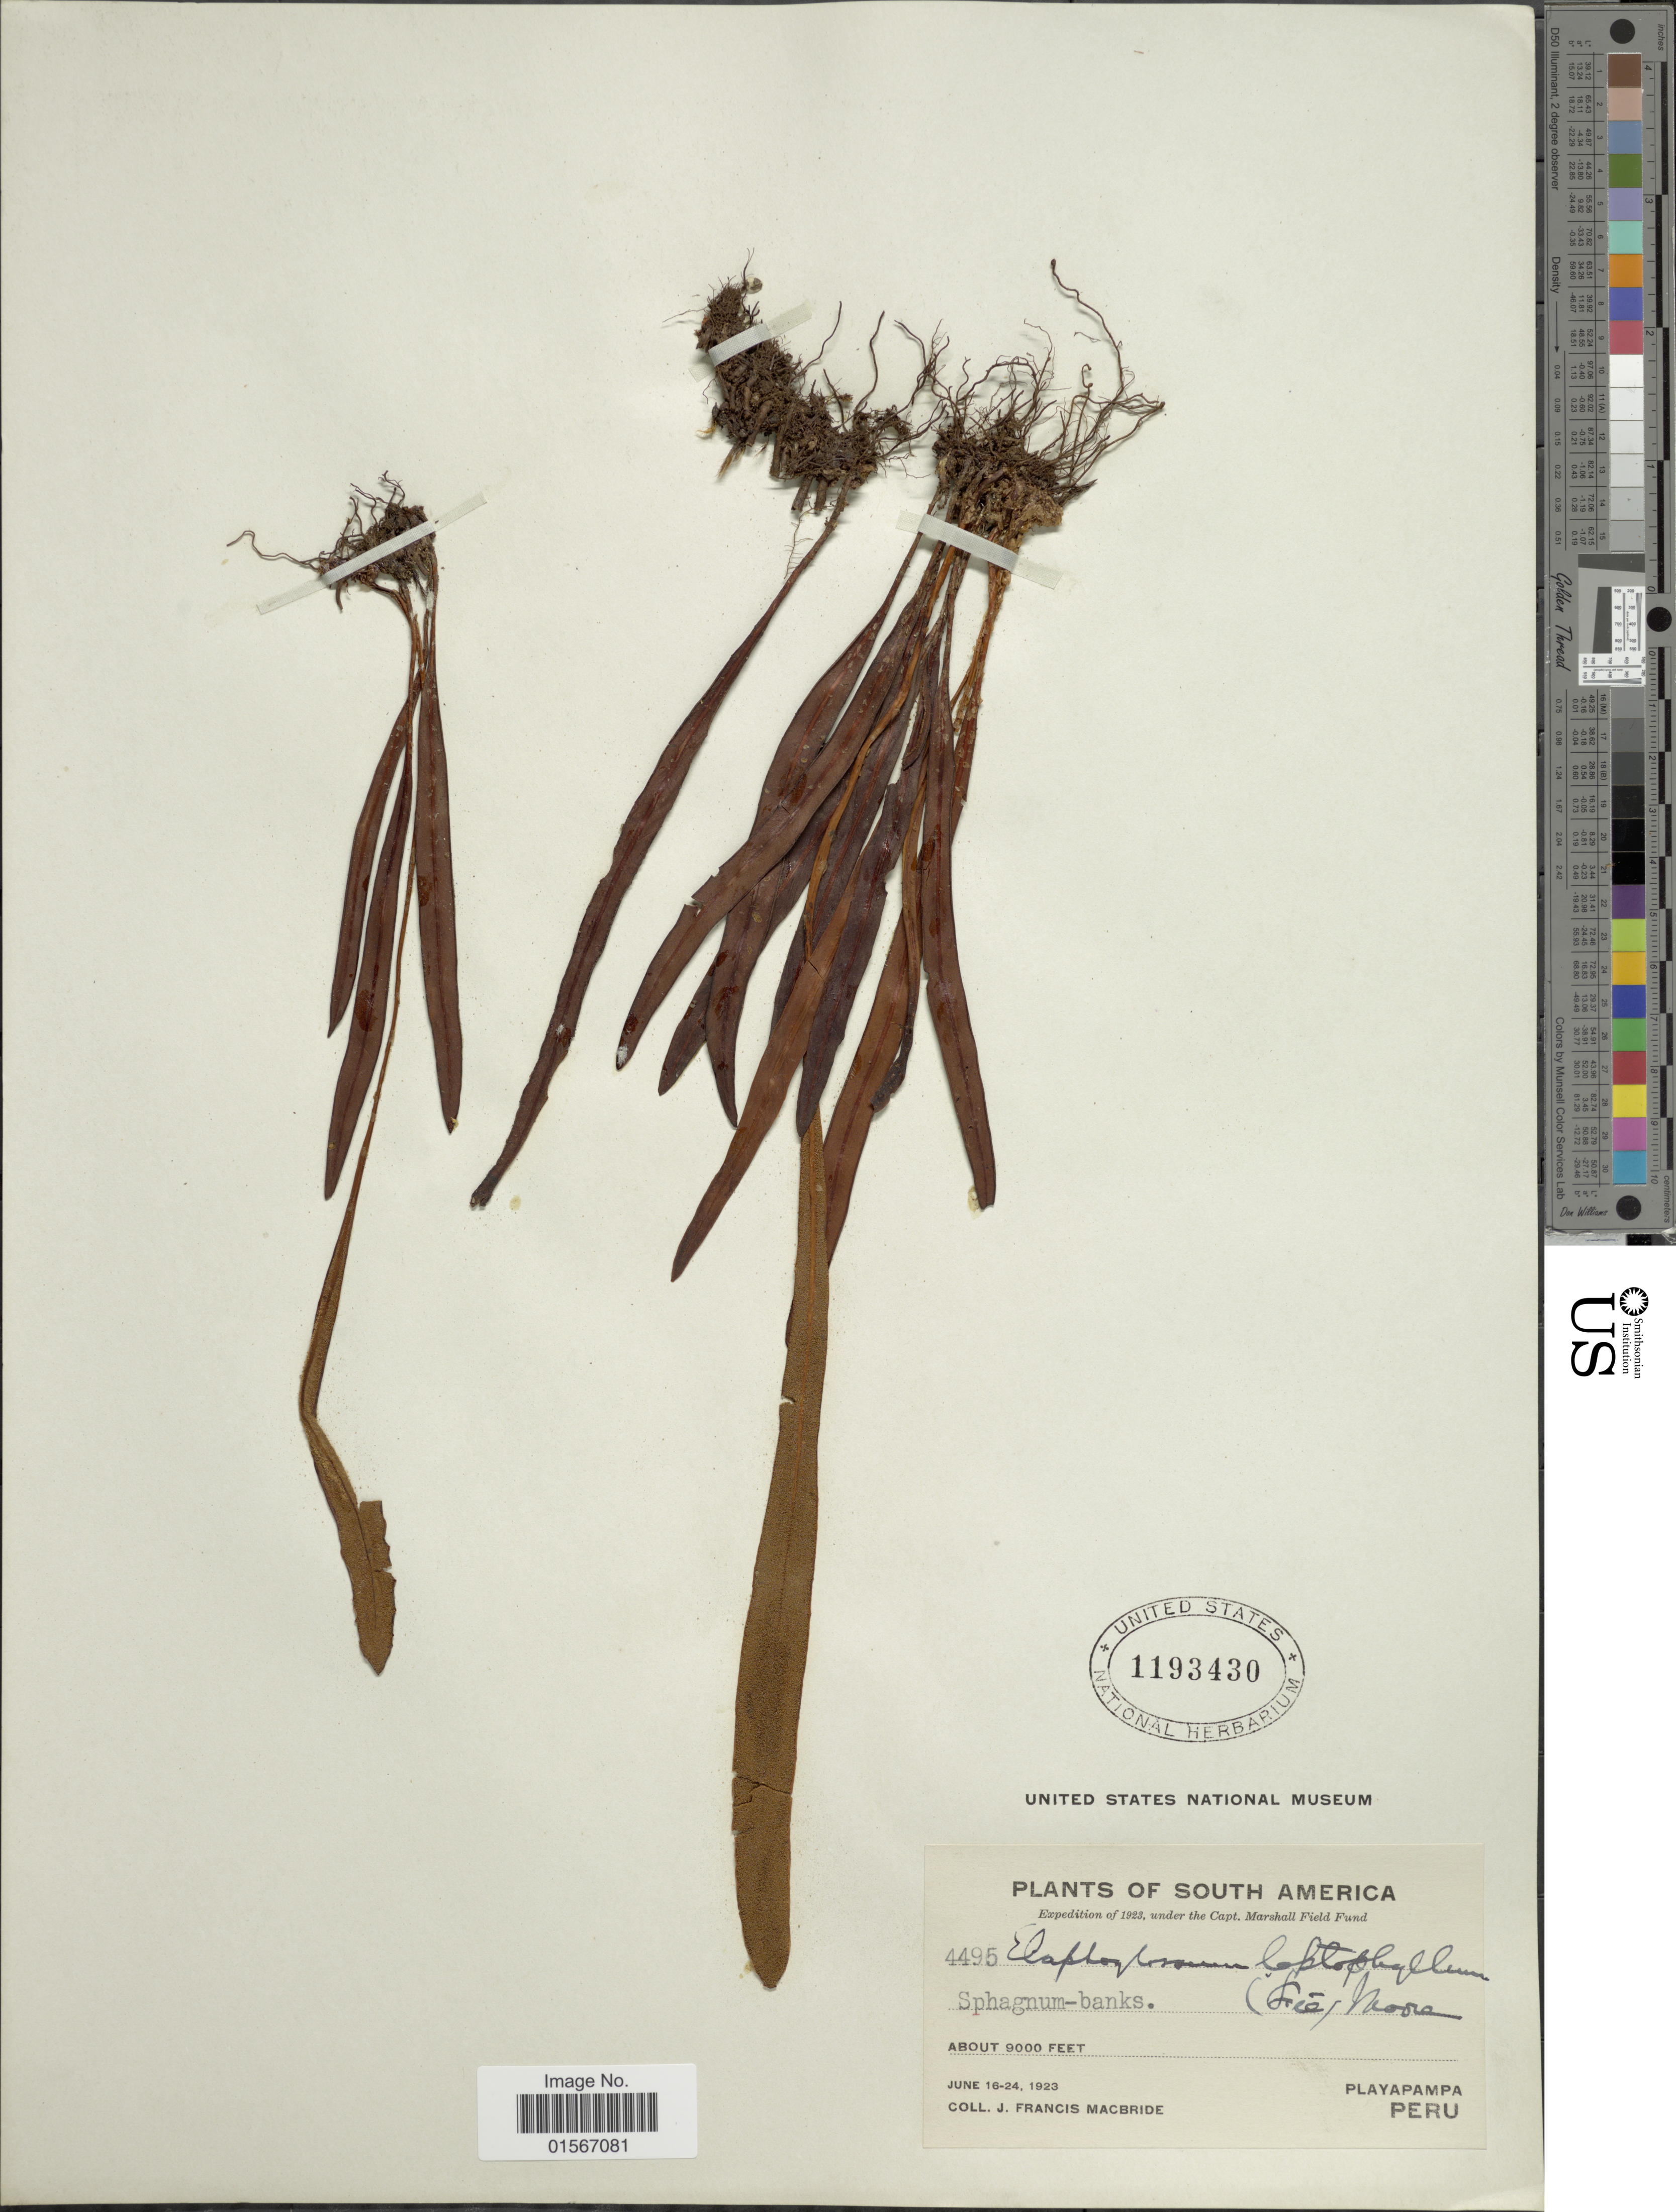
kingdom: Plantae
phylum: Tracheophyta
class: Polypodiopsida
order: Polypodiales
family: Dryopteridaceae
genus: Elaphoglossum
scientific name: Elaphoglossum minutum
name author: (Pohl ex Fée) T. Moore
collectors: J. F. Macbride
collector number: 4495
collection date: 1923-06-16/1923-06-24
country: Peru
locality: Sphgnum-banks, Playapampa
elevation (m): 2743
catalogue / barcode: US 1193430